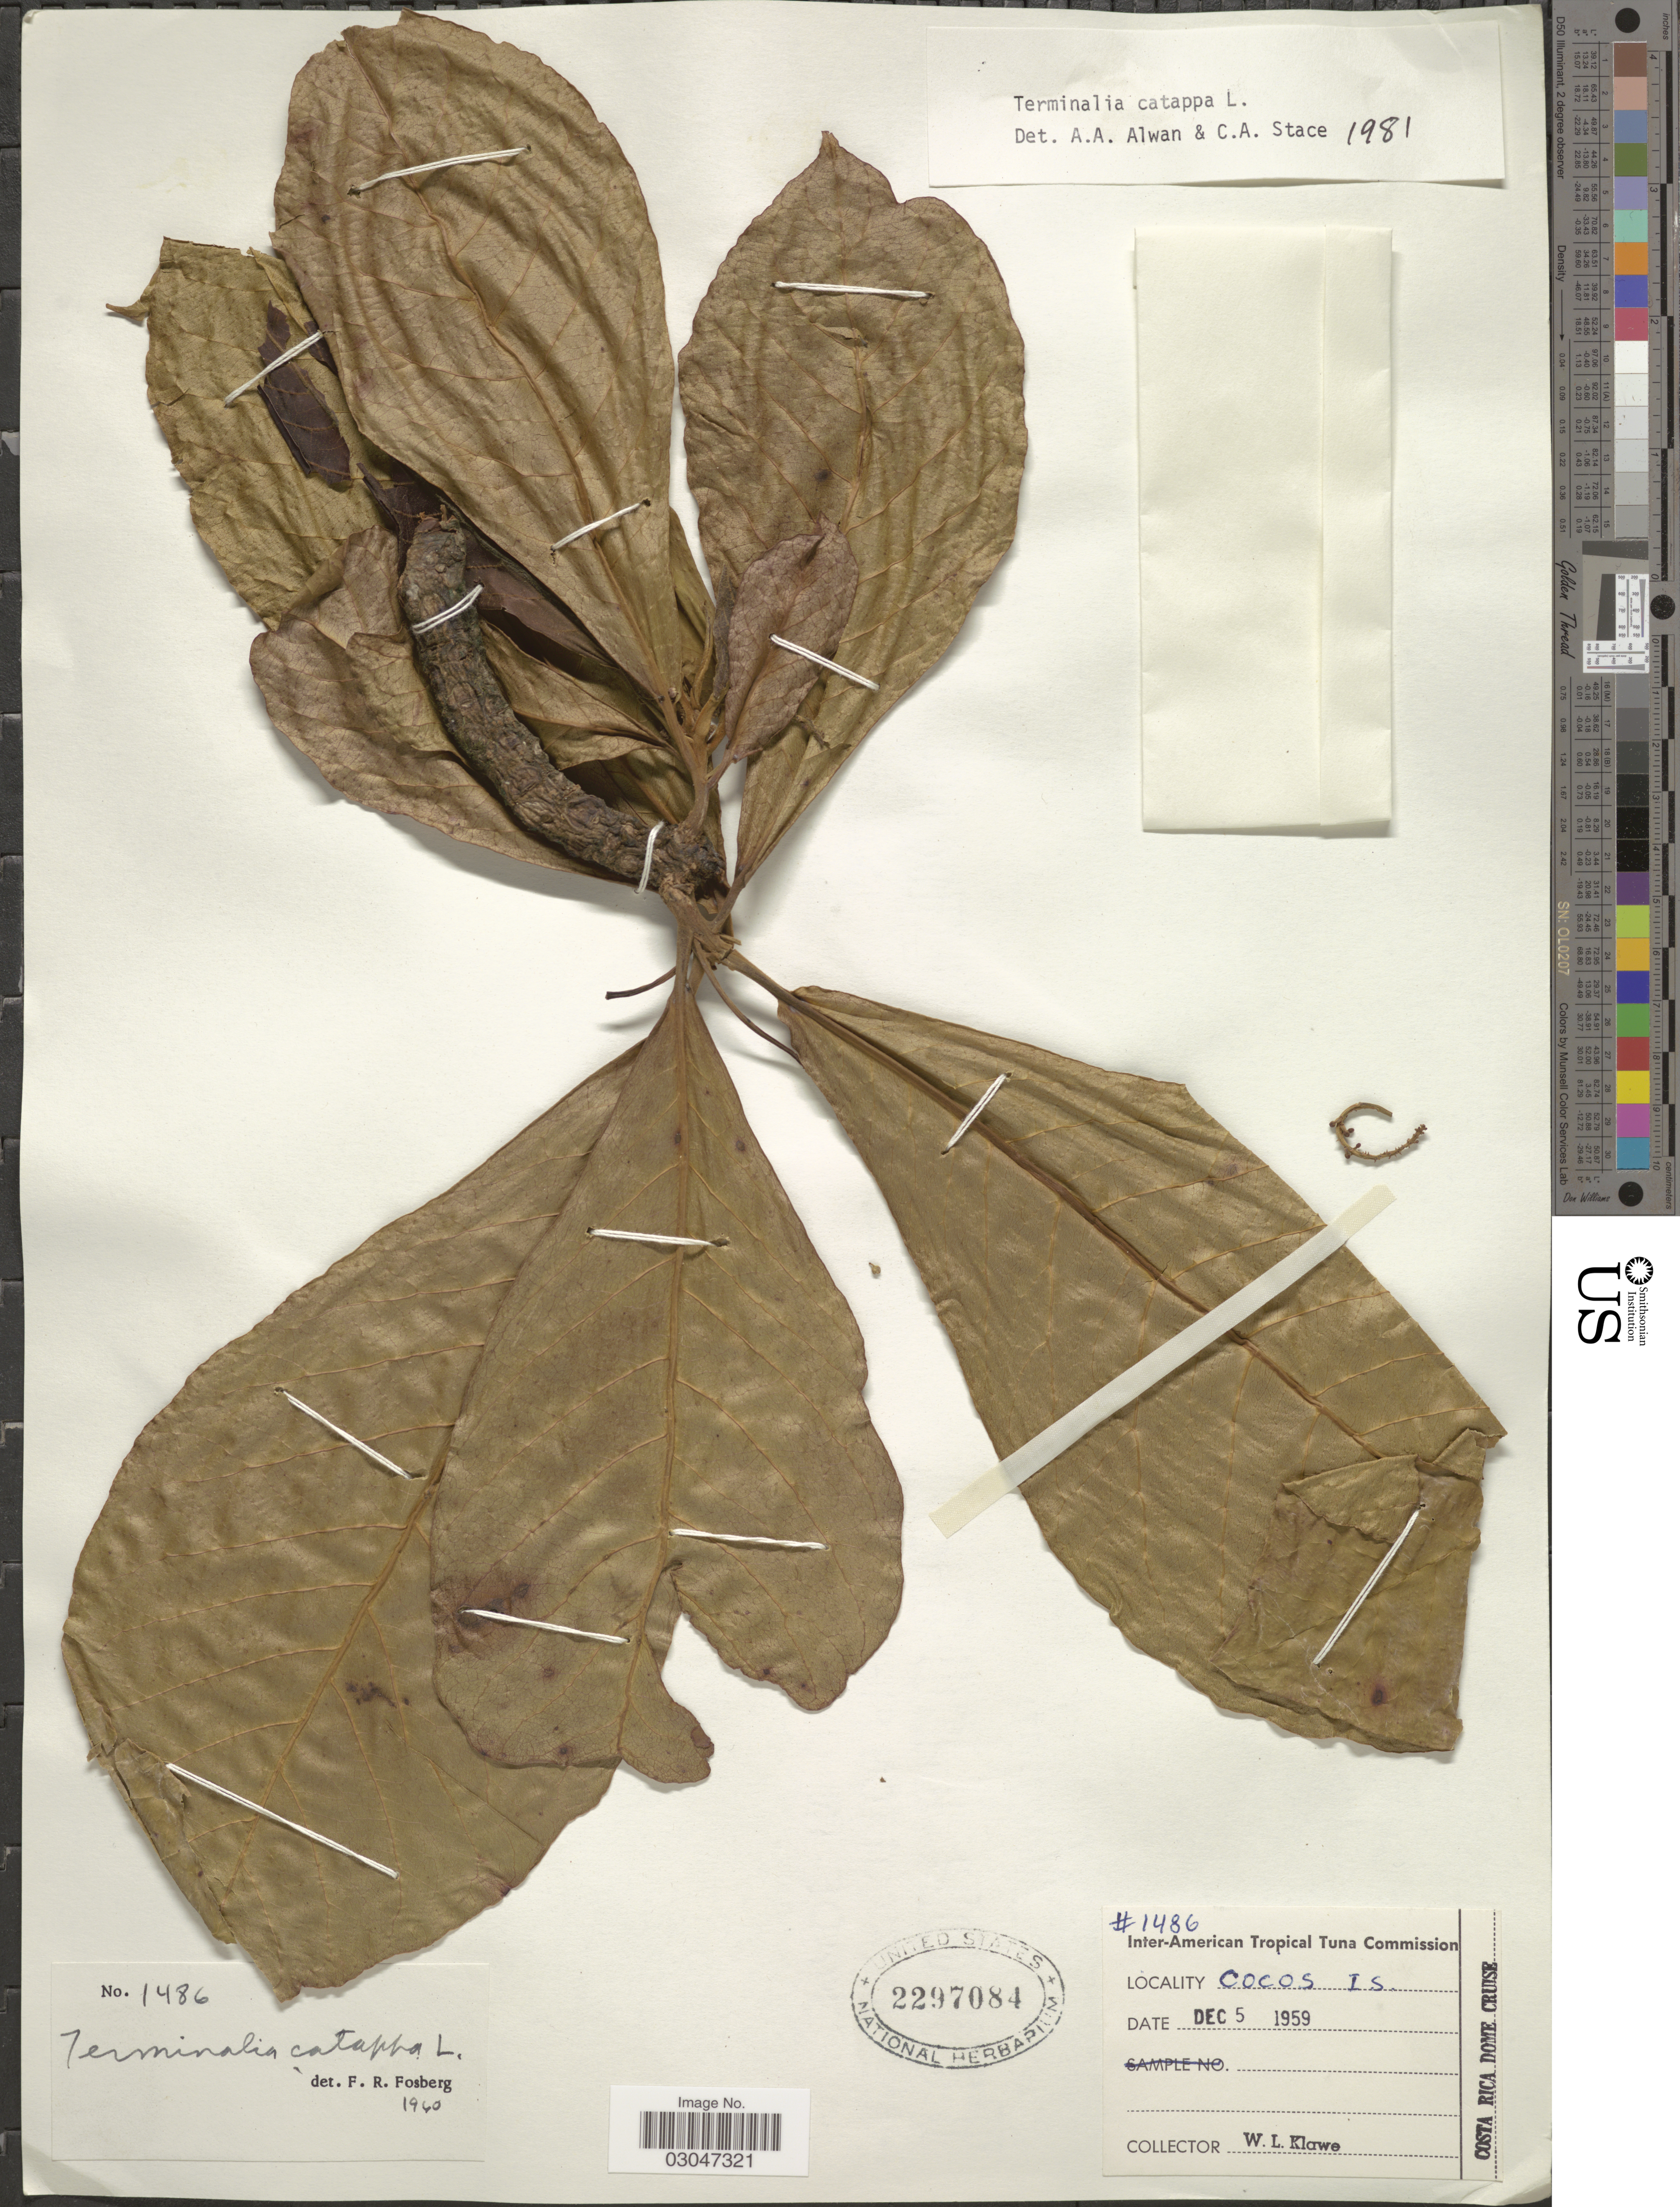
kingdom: Plantae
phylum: Tracheophyta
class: Magnoliopsida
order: Myrtales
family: Combretaceae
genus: Terminalia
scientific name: Terminalia catappa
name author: L.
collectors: W. Klawe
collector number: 1486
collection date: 1959-12-05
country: Costa Rica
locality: Cocos Is.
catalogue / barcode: US 2297084